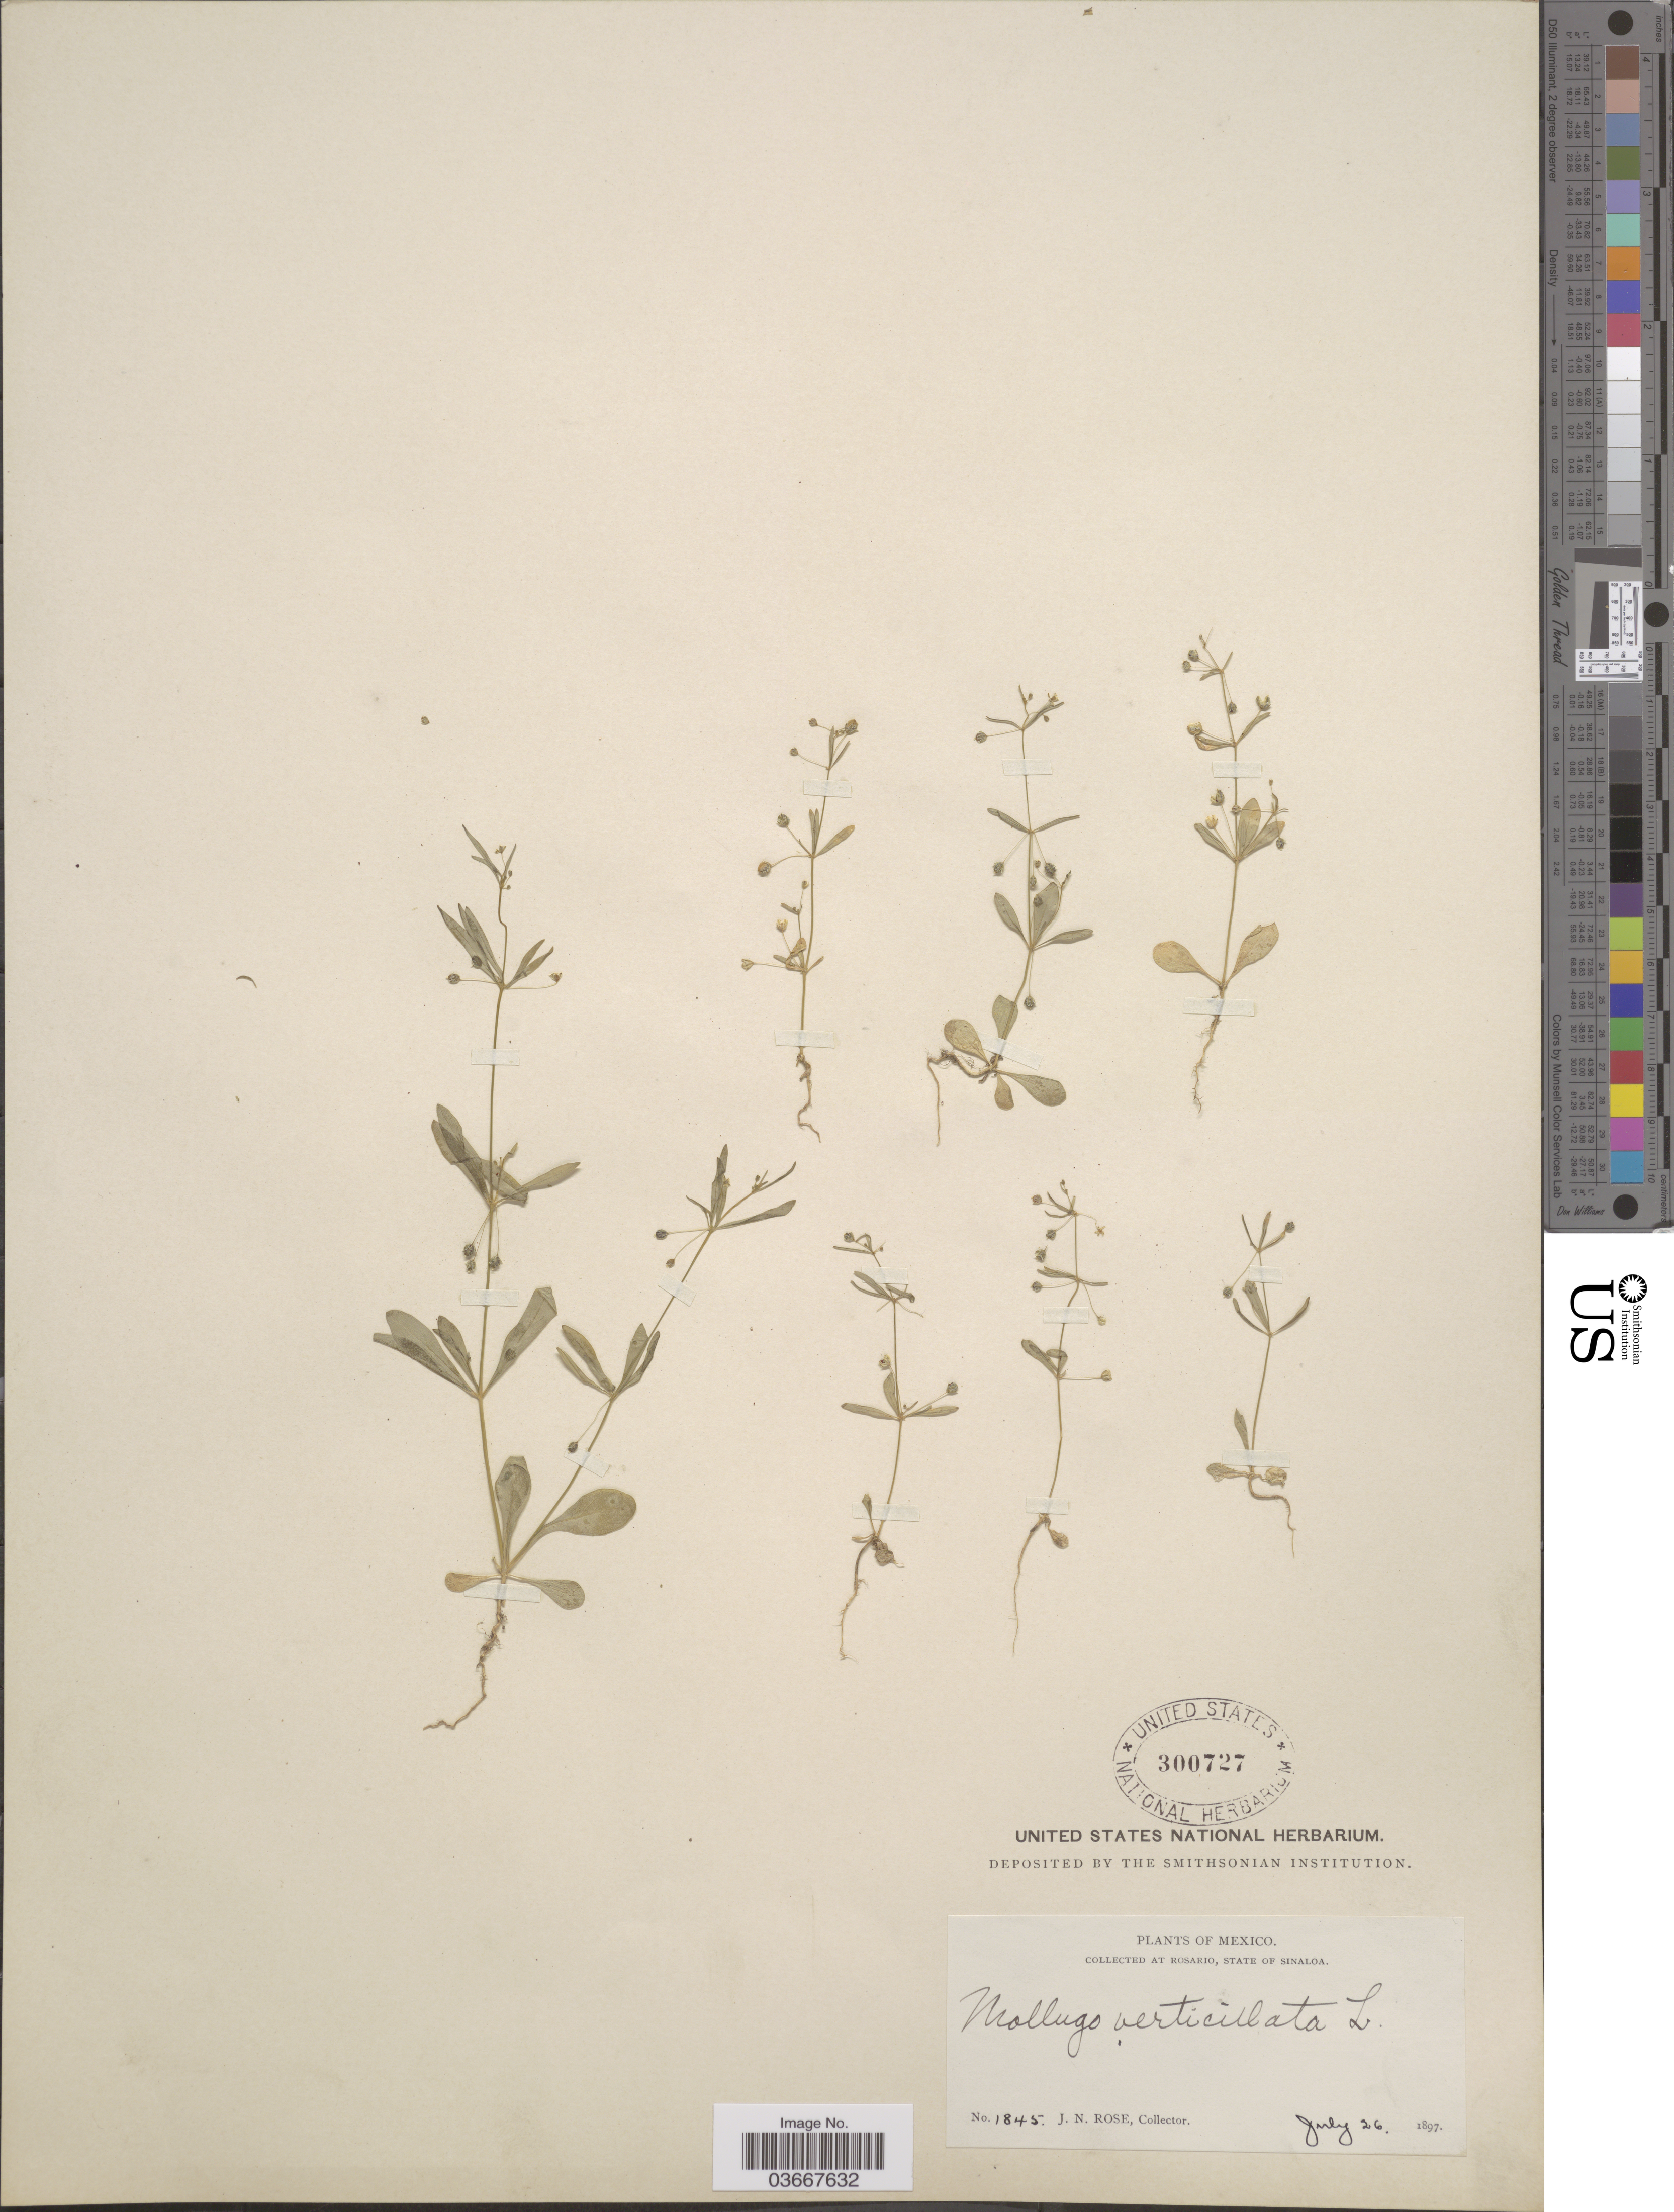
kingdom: Plantae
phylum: Tracheophyta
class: Magnoliopsida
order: Caryophyllales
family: Molluginaceae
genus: Mollugo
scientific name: Mollugo verticillata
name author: L.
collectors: J. N. Rose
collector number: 1845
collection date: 1897-07-26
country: Mexico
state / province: Sinaloa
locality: At Rosario.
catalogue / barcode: US 300727